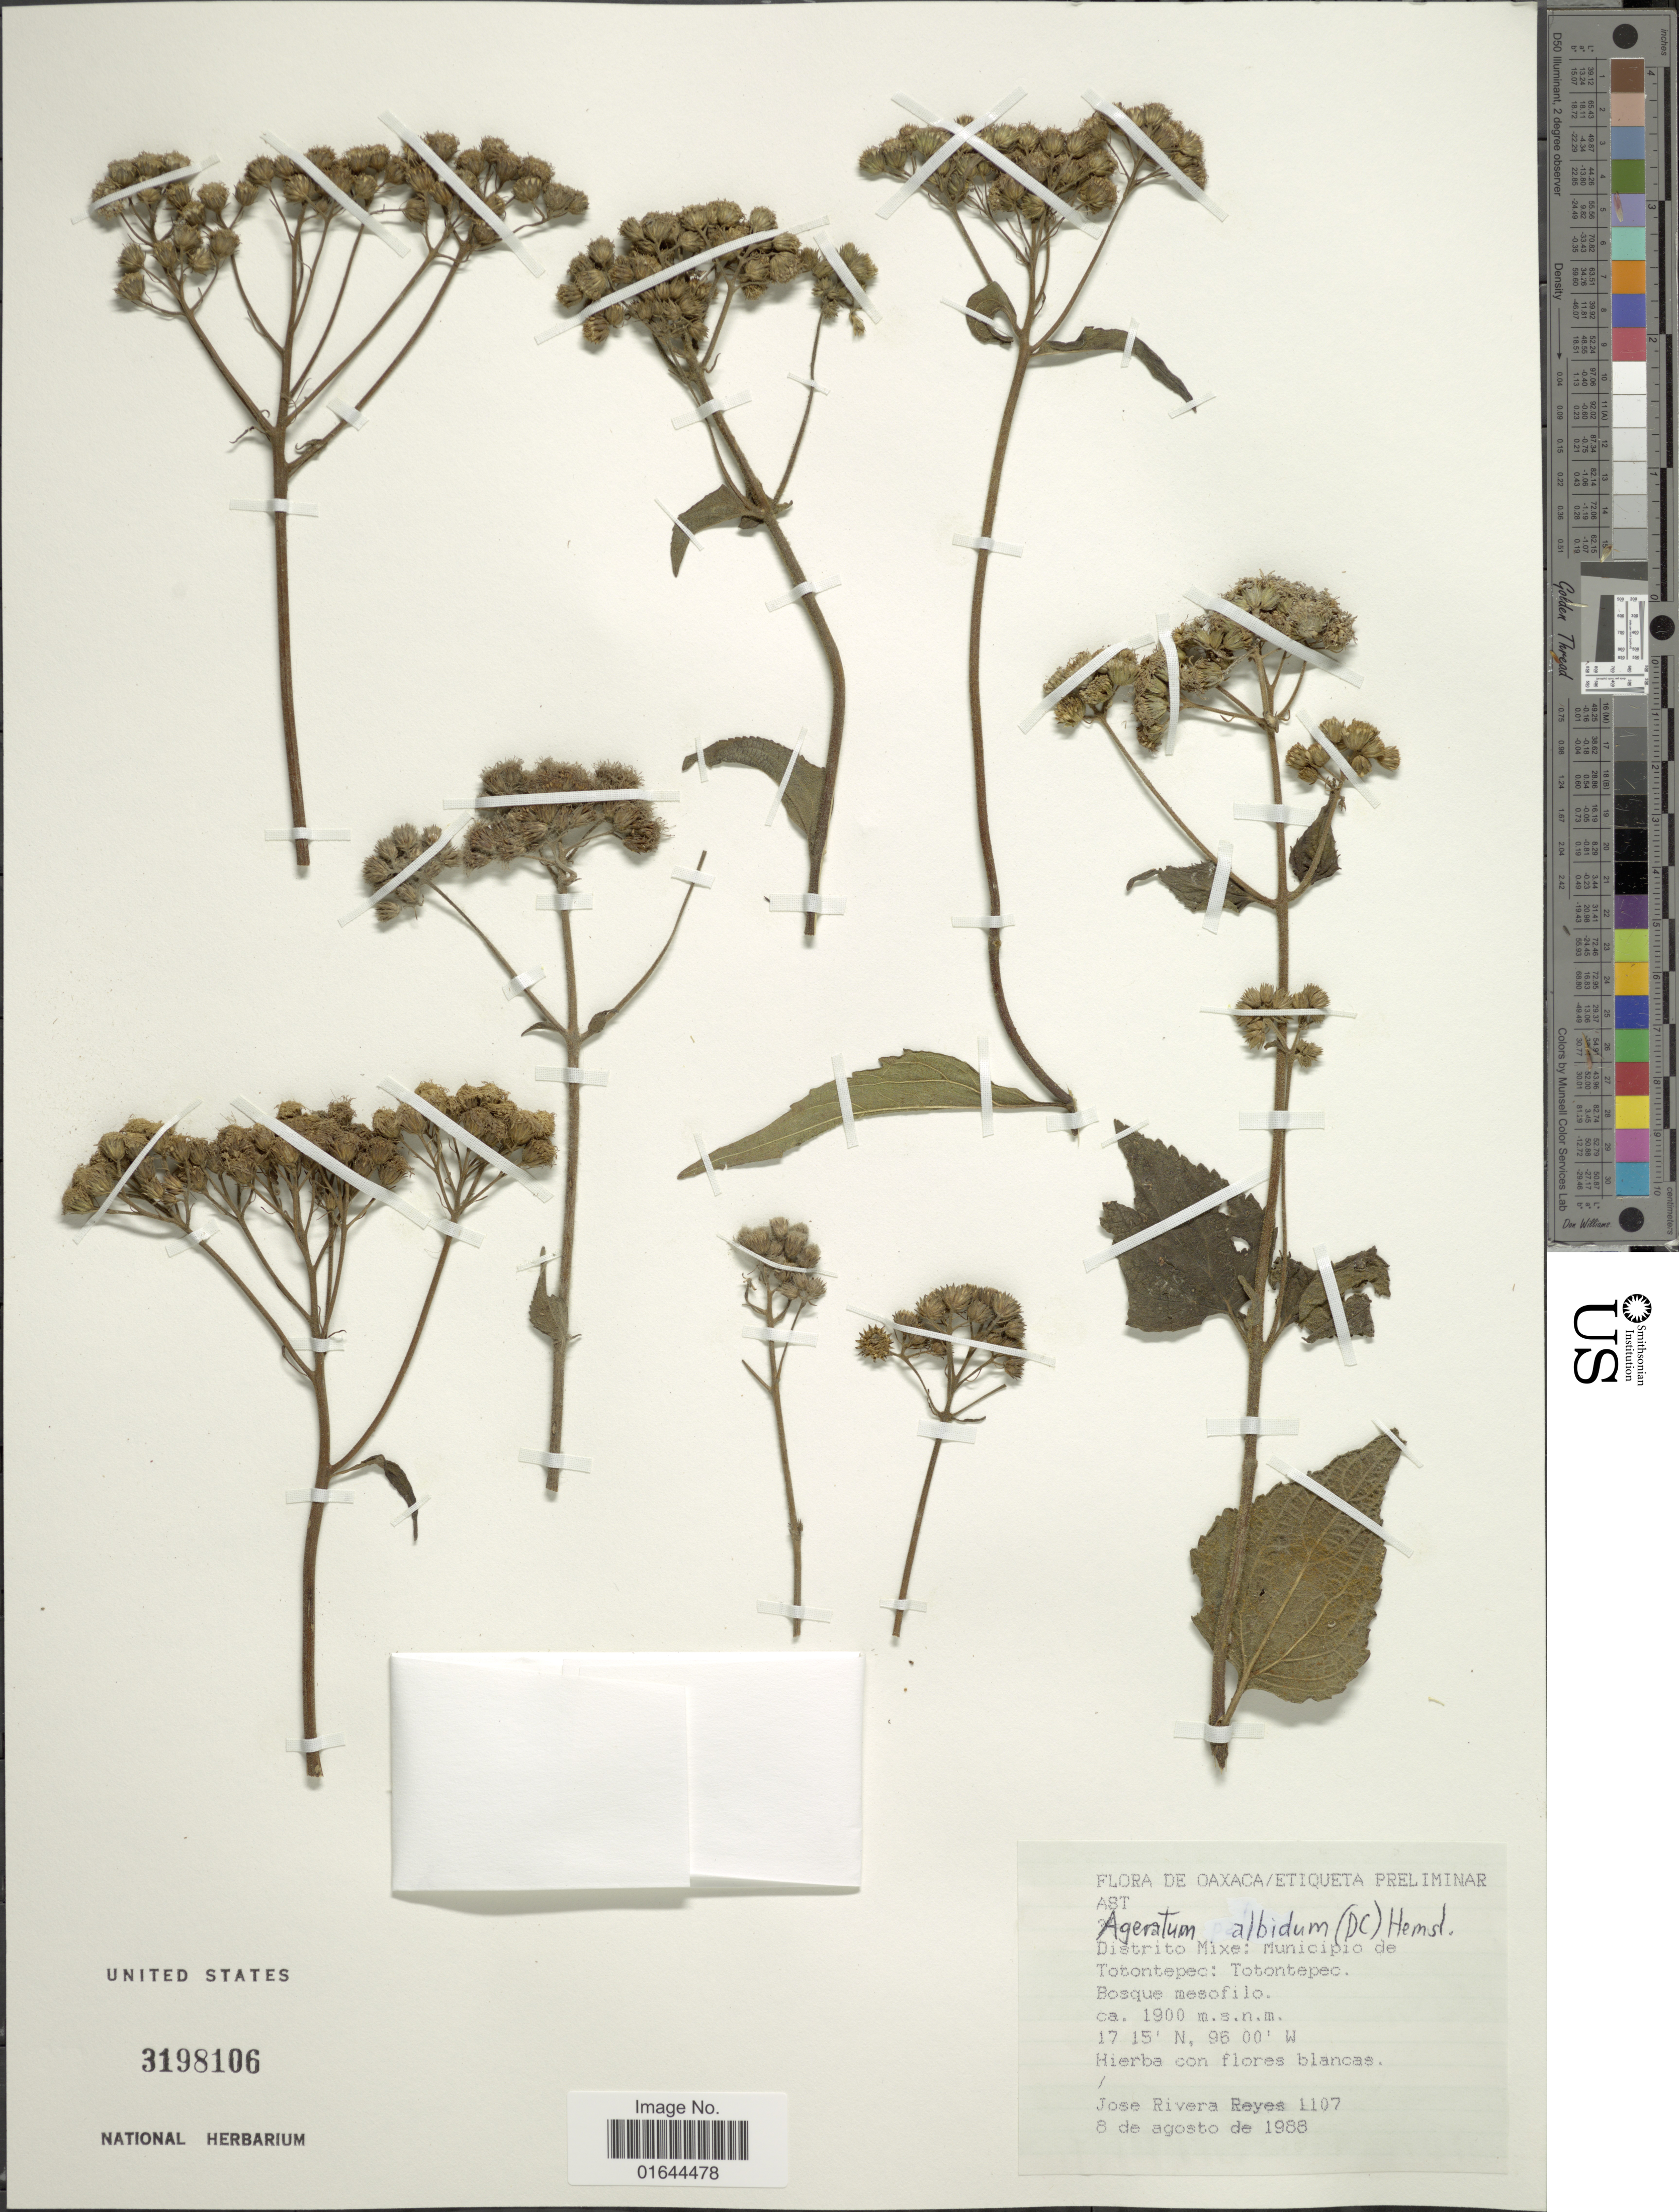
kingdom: Plantae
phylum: Tracheophyta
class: Magnoliopsida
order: Asterales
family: Asteraceae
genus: Ageratum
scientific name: Ageratum albidum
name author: (DC.) Hemsl.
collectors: J. Reyes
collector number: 1107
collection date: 1988-08-08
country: Mexico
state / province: Oaxaca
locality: Oaxaca, Distrito Mixe: Municipio de Totontepec.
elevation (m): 1900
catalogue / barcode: US 3198106